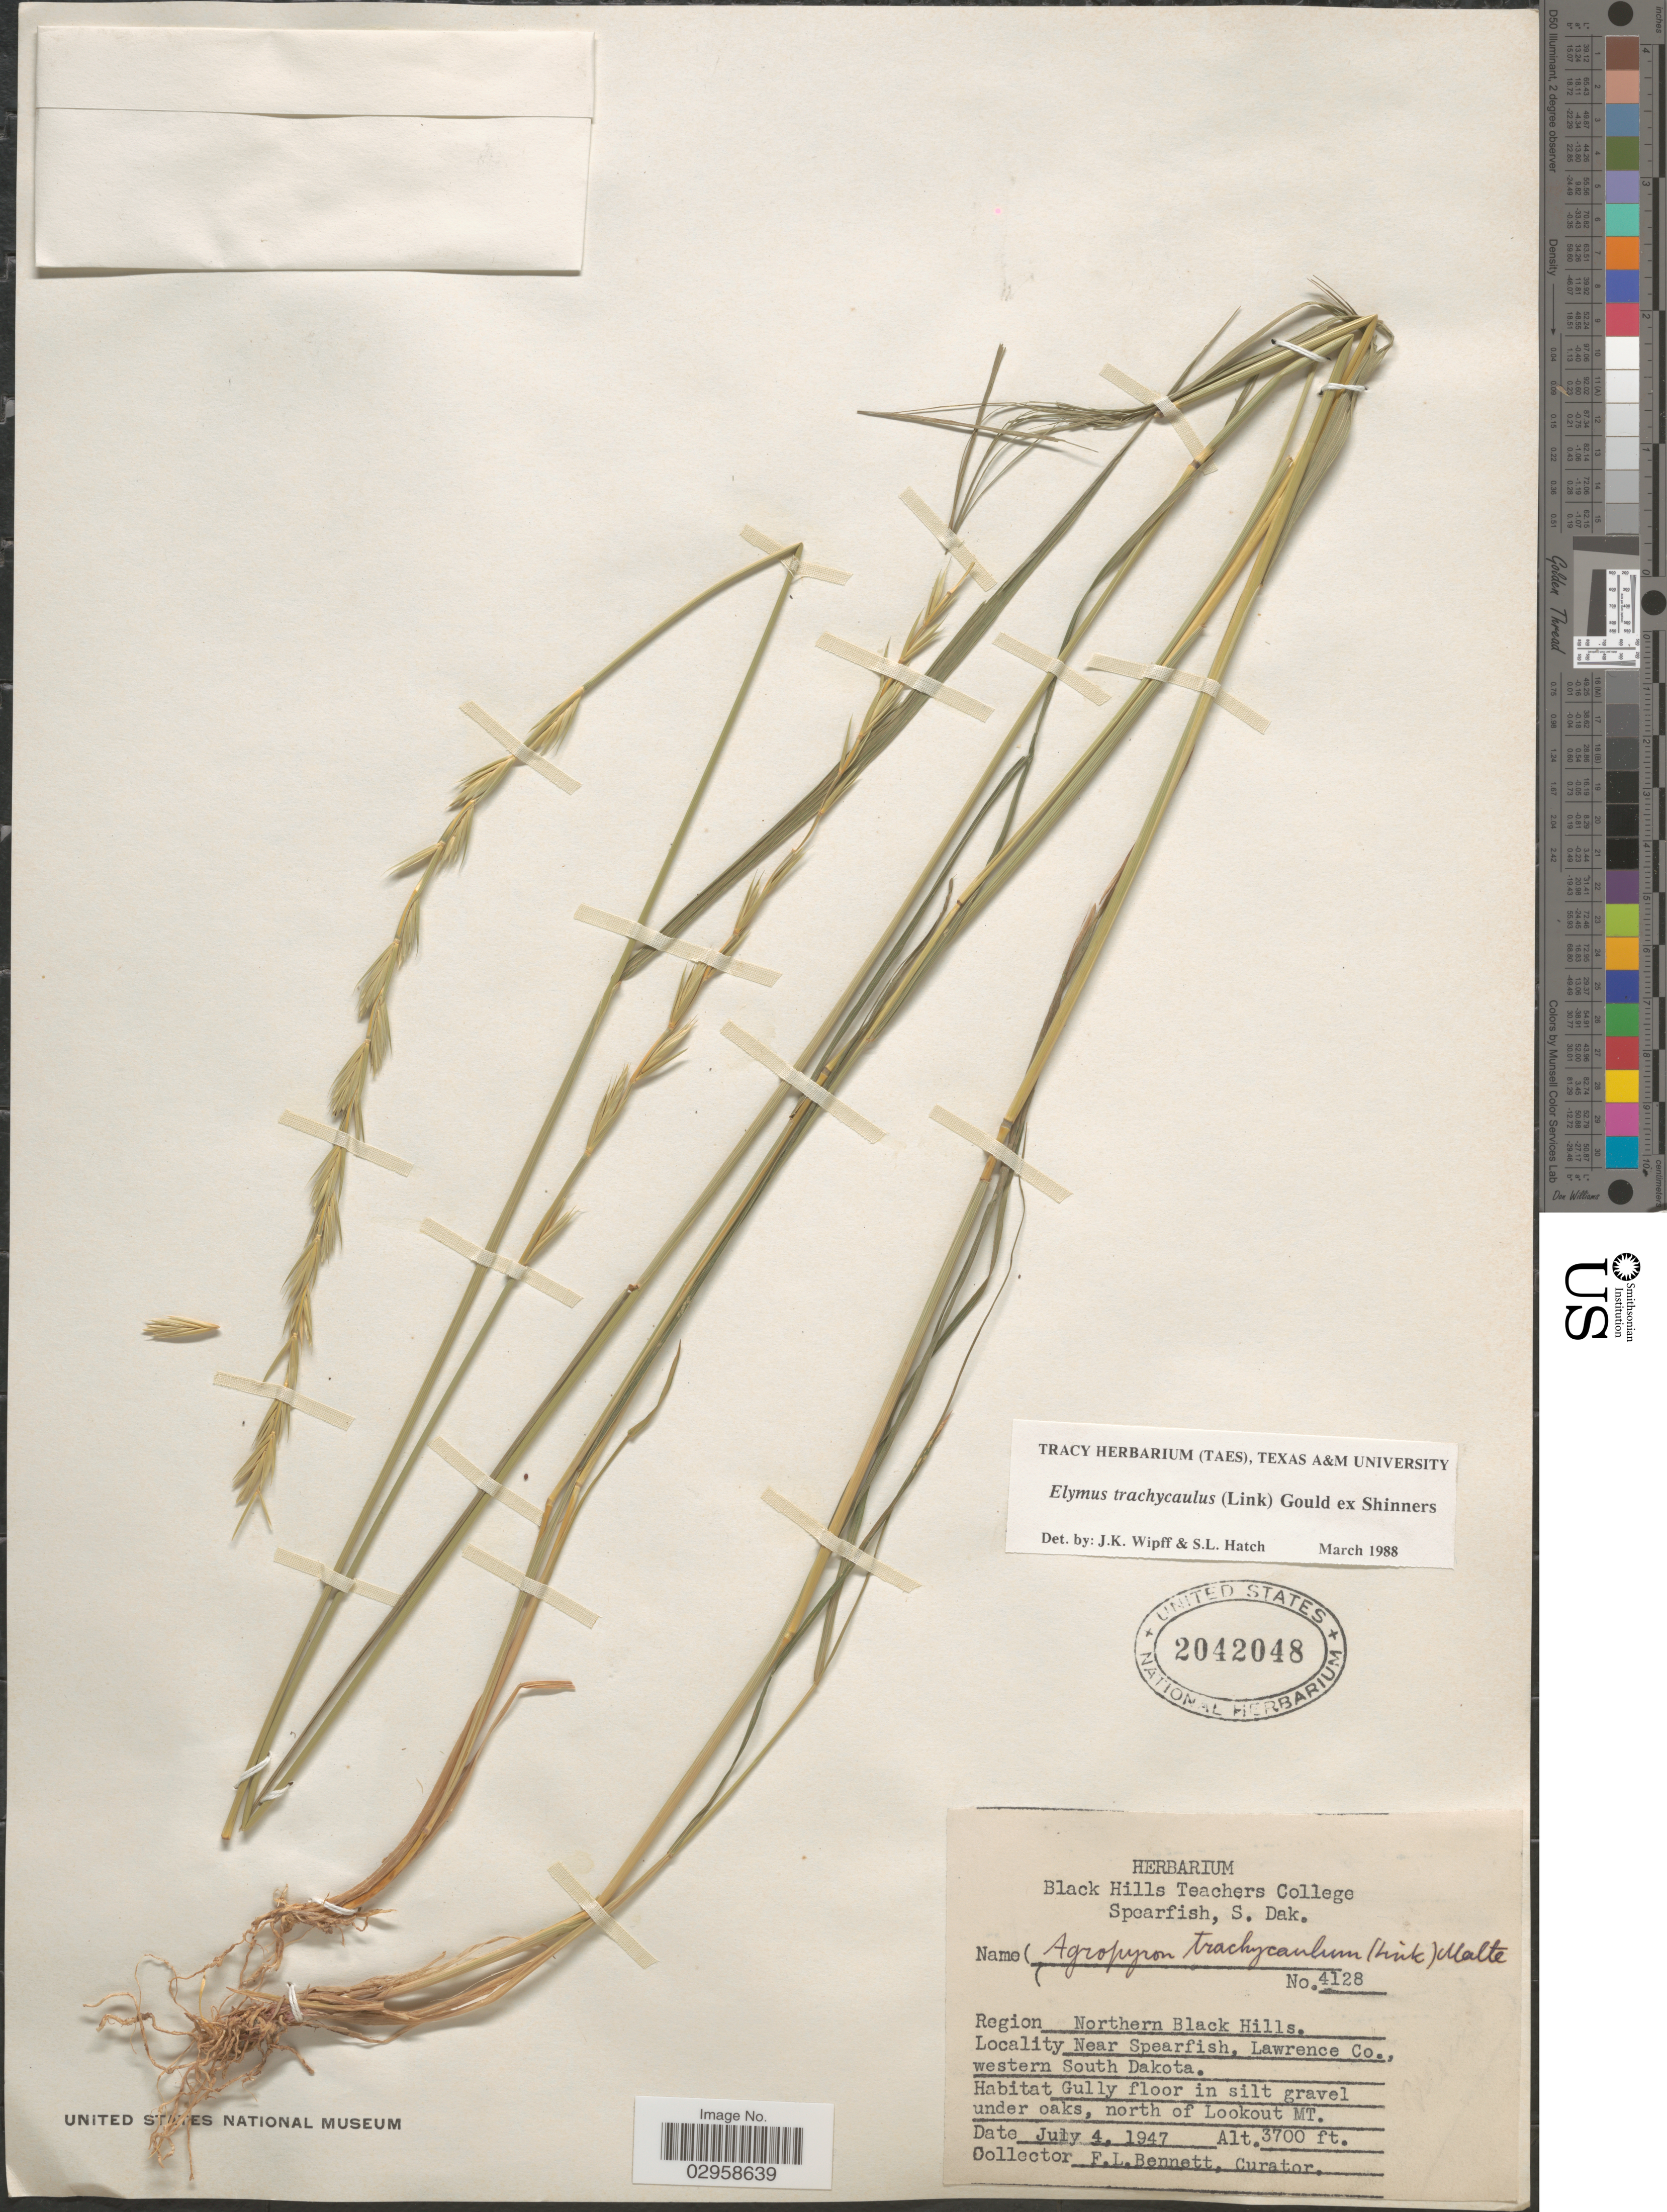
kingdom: Plantae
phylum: Tracheophyta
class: Liliopsida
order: Poales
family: Poaceae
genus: Elymus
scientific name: Elymus trachycaulus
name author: (Link) Gould ex Shinners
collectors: F. Bennett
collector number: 4128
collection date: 1947-07-04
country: United States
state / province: South Dakota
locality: Region Northern Black Hills. Near Spearfish, Lawrence Co., western South Dakota. North of Lookout Mt.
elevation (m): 1128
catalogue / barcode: US 2042048